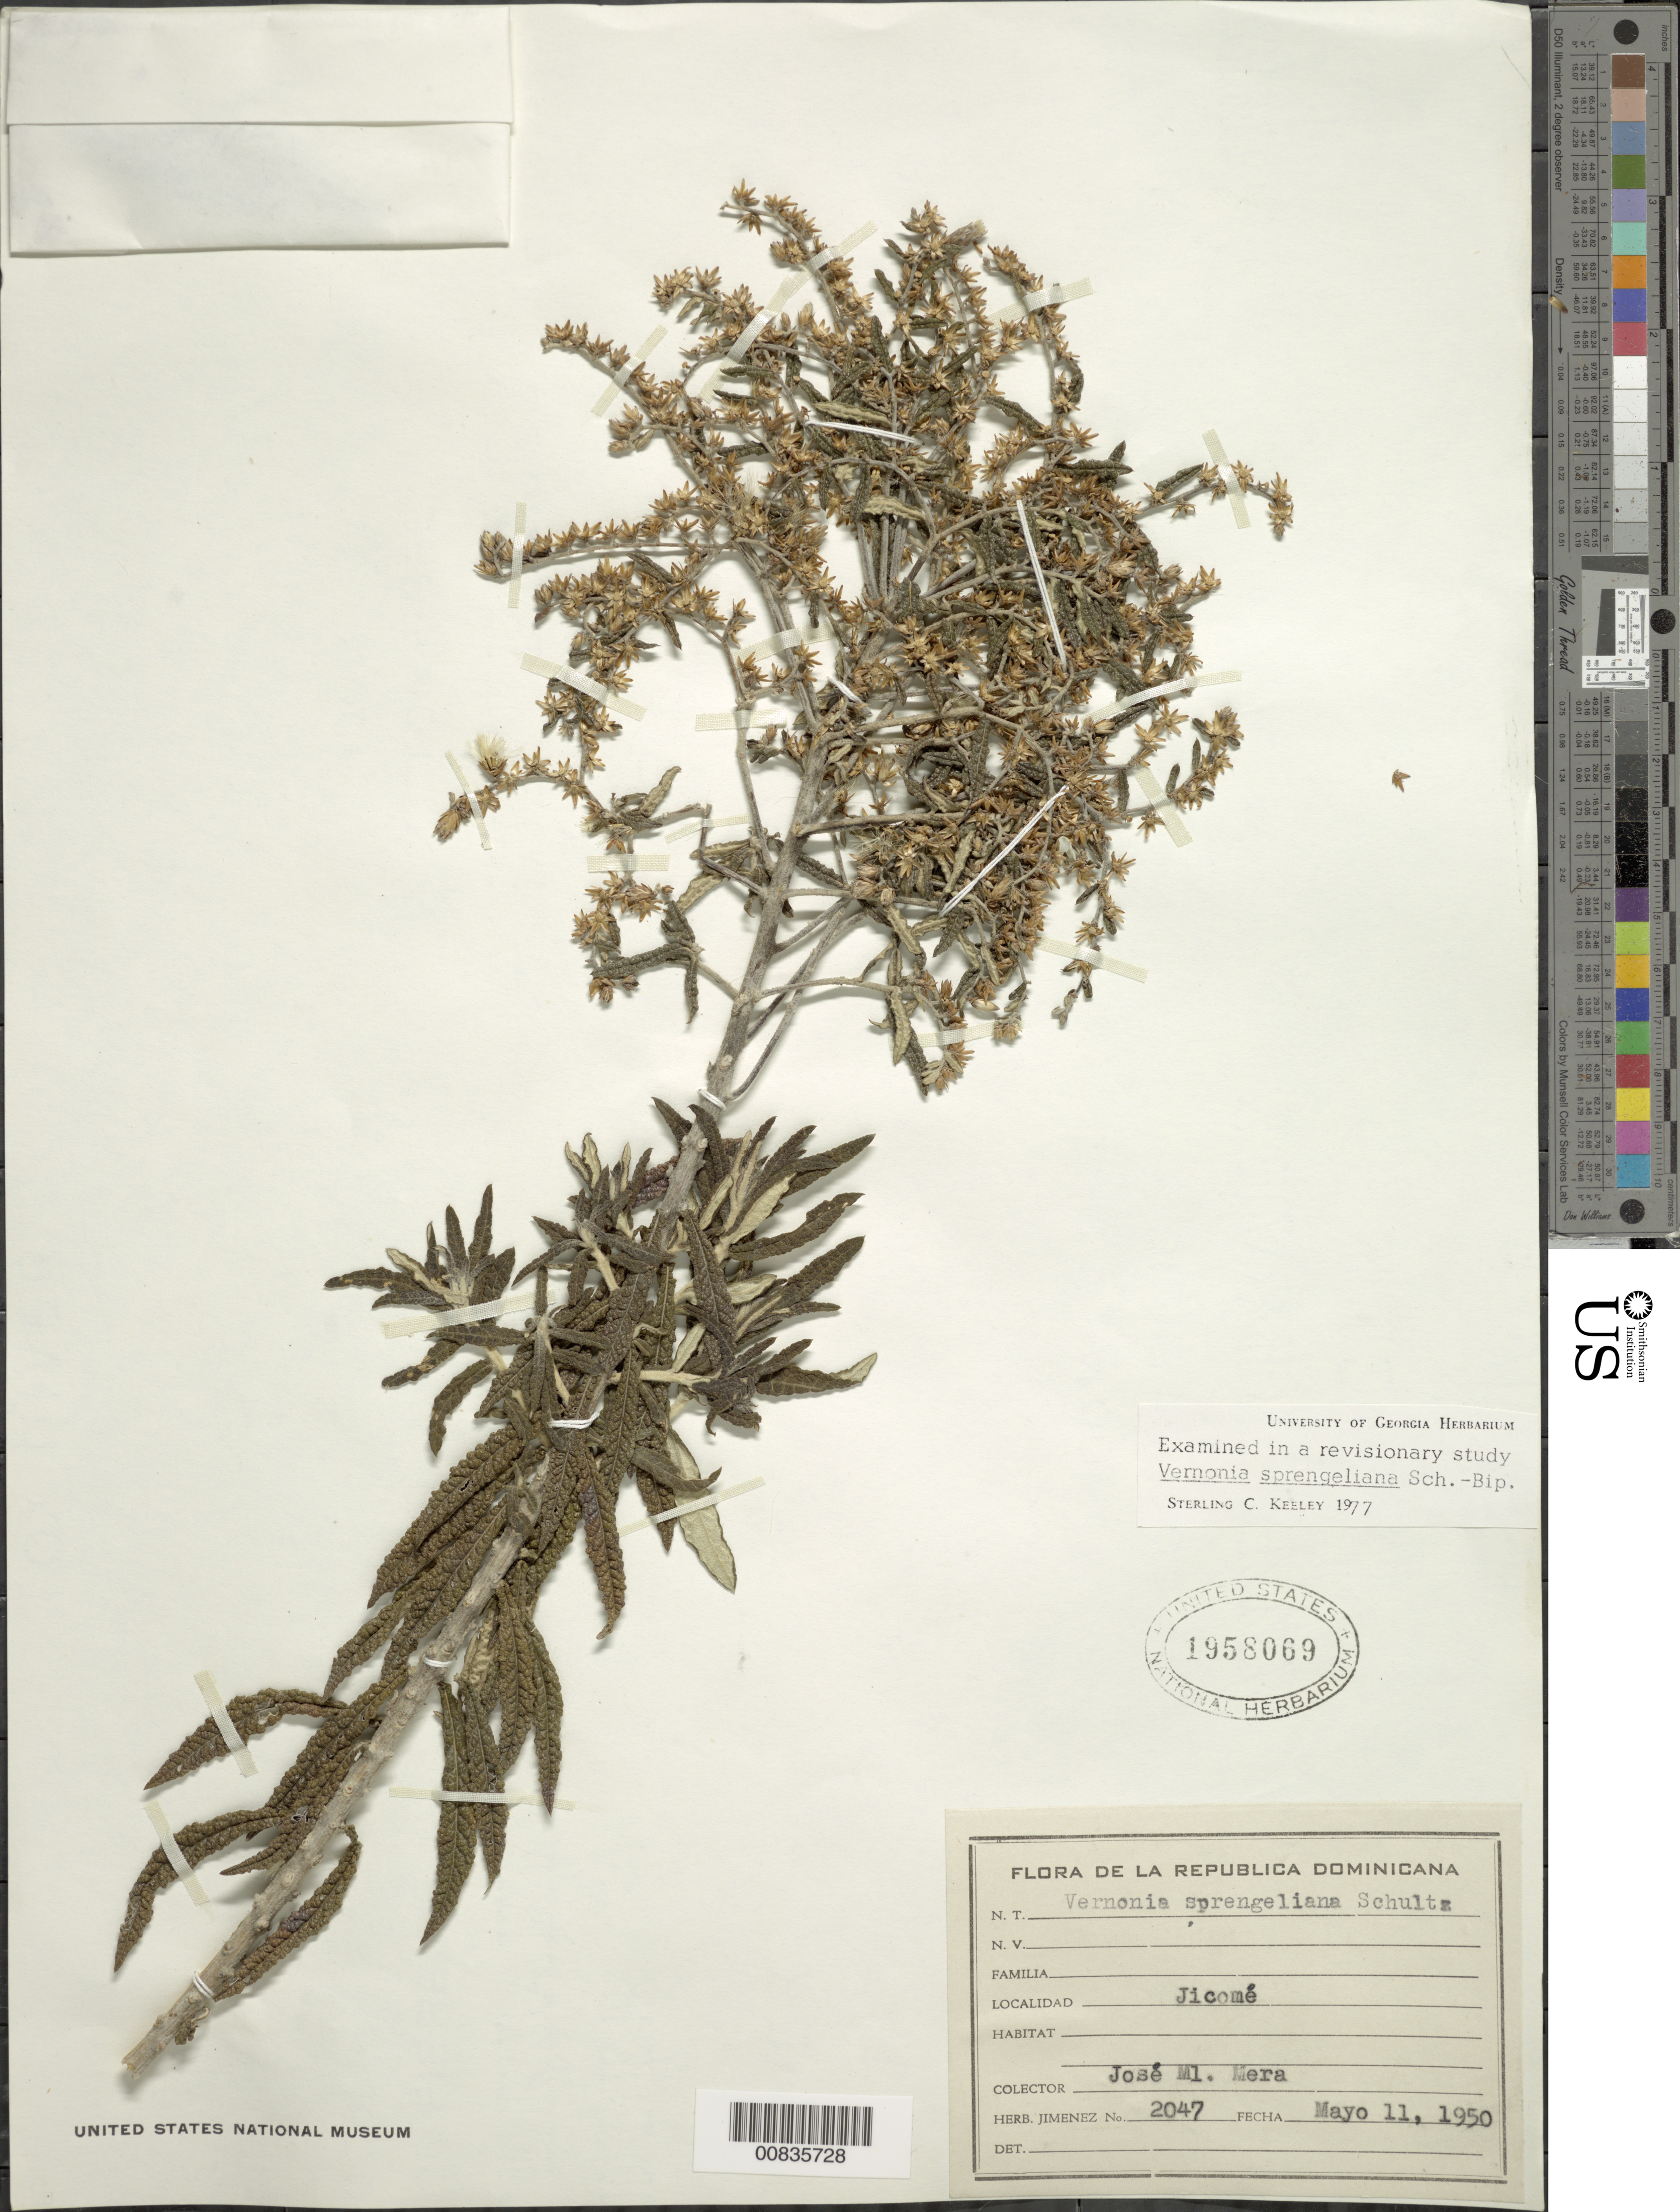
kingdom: Plantae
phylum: Tracheophyta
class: Magnoliopsida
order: Asterales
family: Asteraceae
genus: Lepidaploa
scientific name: Lepidaploa sprengeliana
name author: (Sch. Bip.) H. Rob.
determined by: Keeley, S. C.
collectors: J. Mera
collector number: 2047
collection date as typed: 11 May 1950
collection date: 1950-05-11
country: Dominican Republic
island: Hispaniola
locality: Jicomé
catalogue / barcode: US 1958069